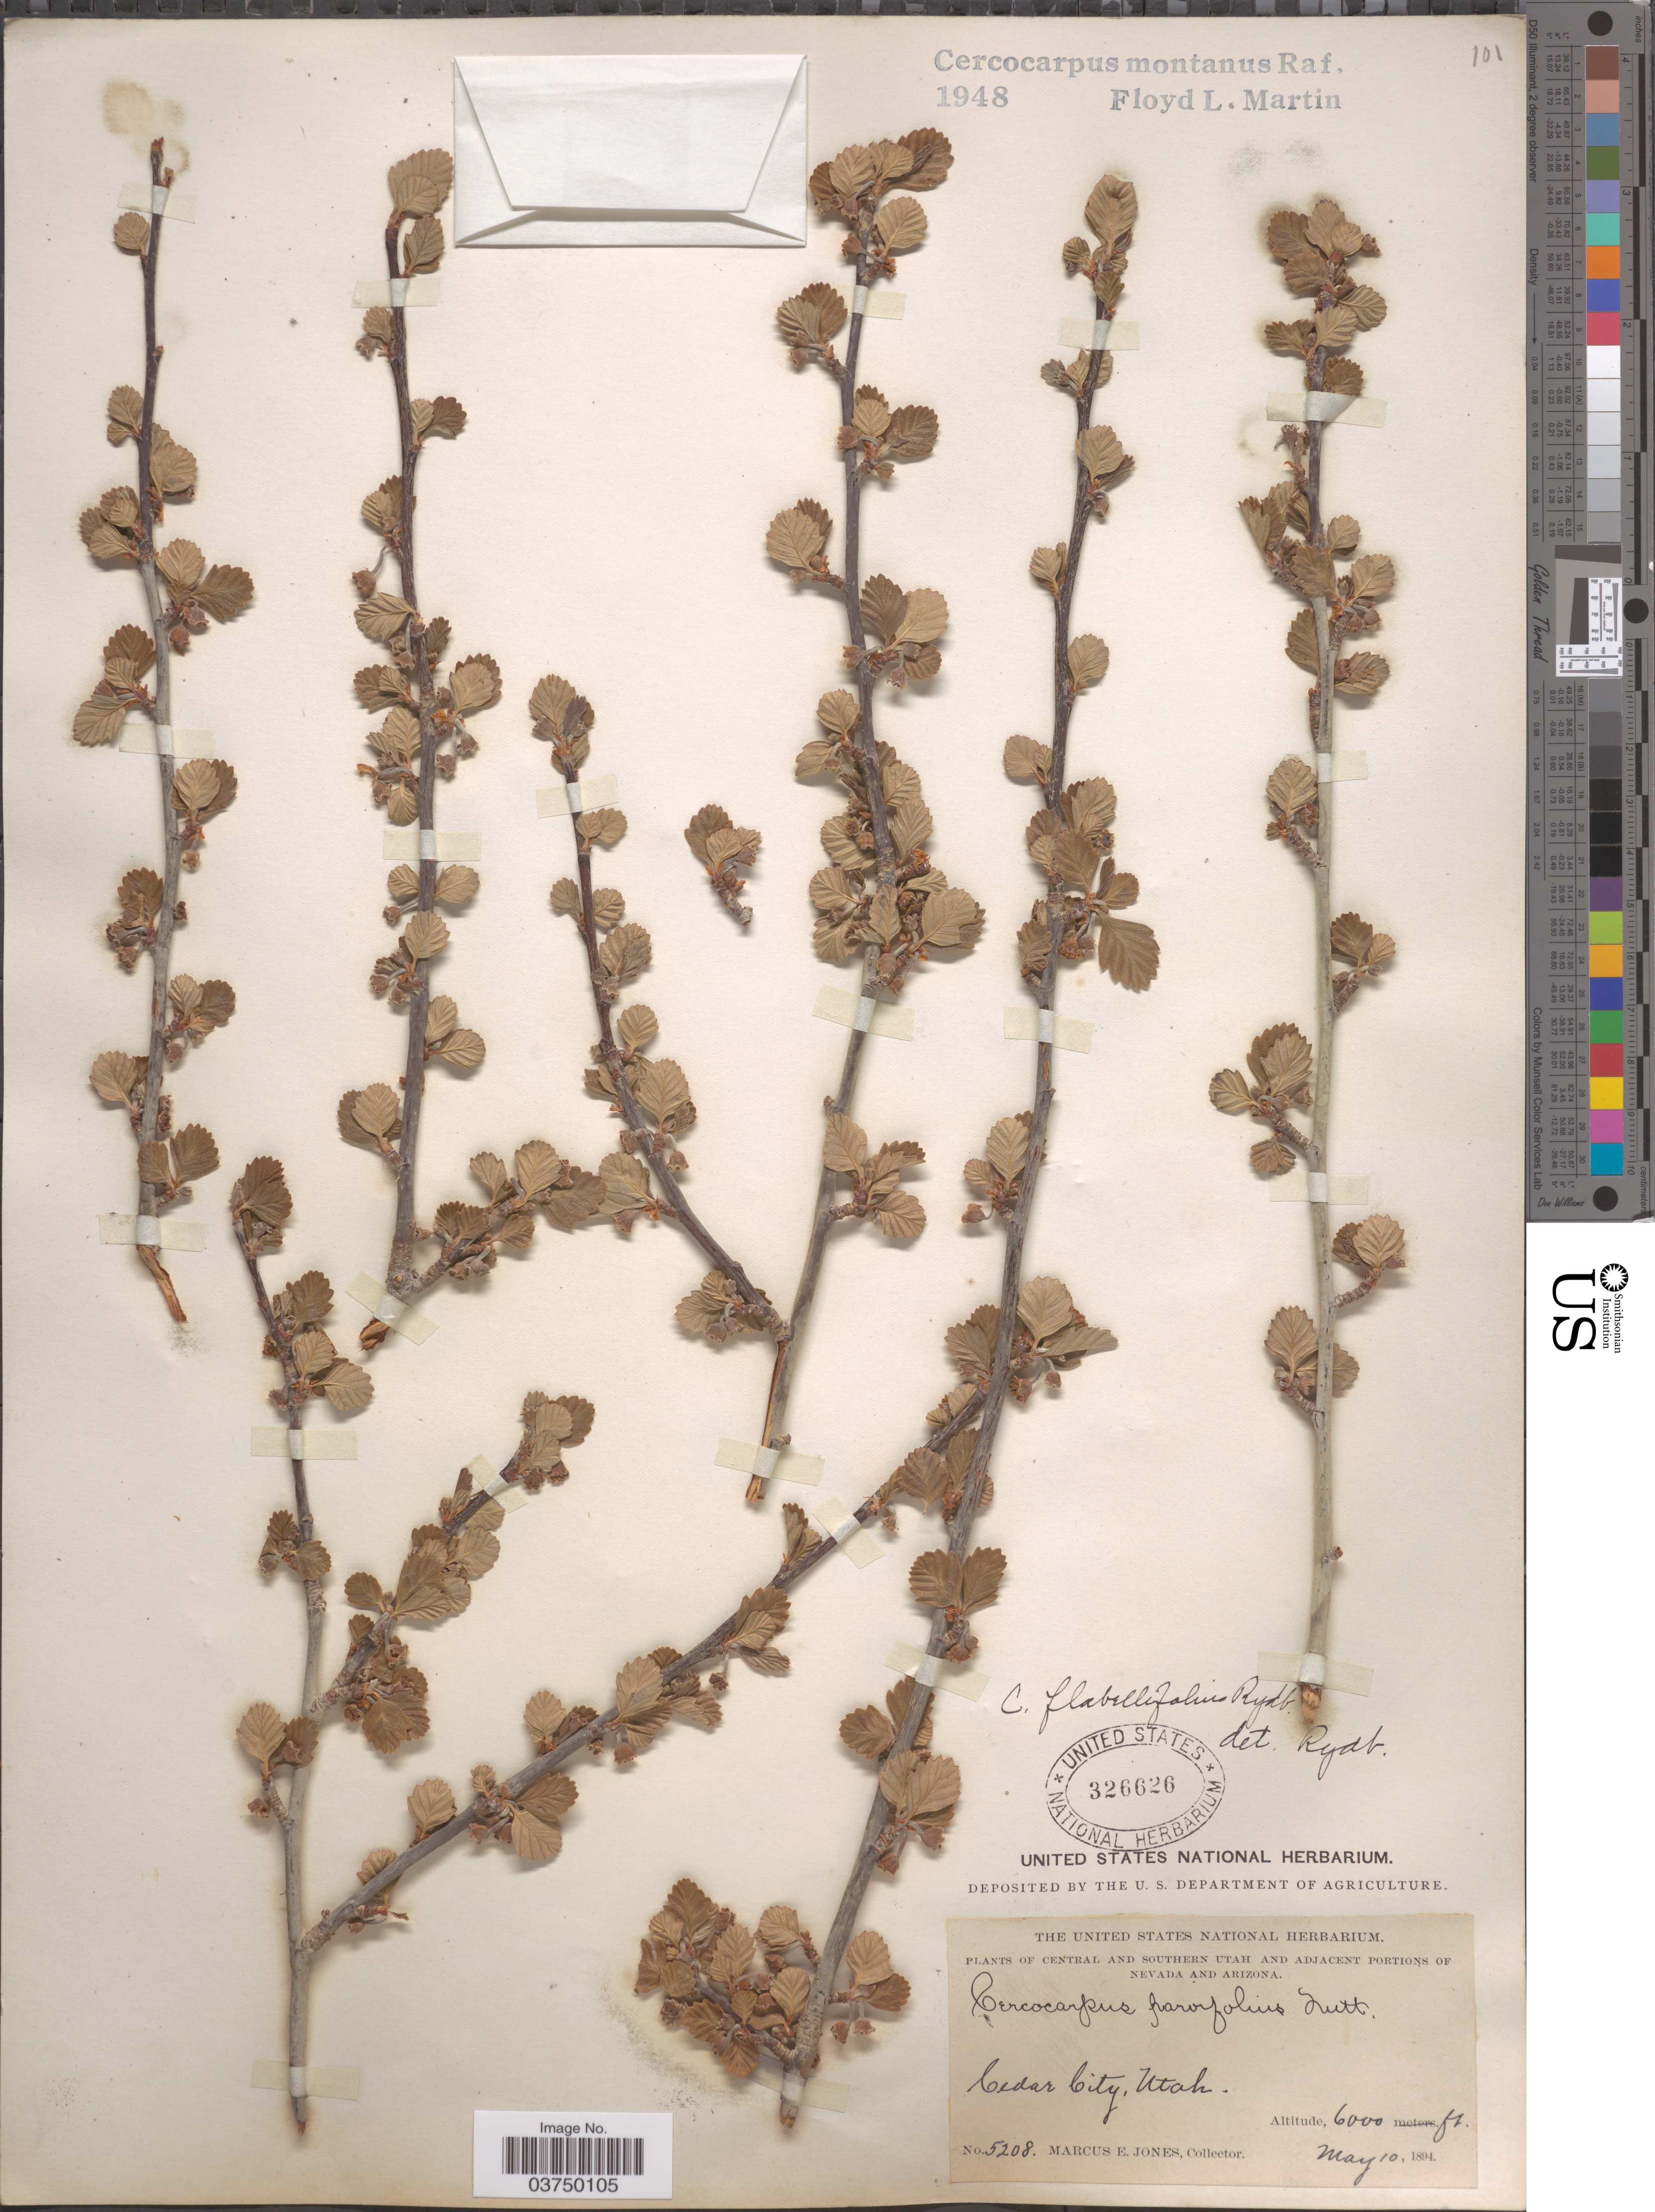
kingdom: Plantae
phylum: Tracheophyta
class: Magnoliopsida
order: Rosales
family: Rosaceae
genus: Cercocarpus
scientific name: Cercocarpus montanus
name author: Raf.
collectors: M. E. Jones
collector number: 5208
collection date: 1894-05-10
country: United States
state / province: Utah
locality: Central and Southern Utah. Cedar City.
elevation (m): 1829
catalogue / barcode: US 326626